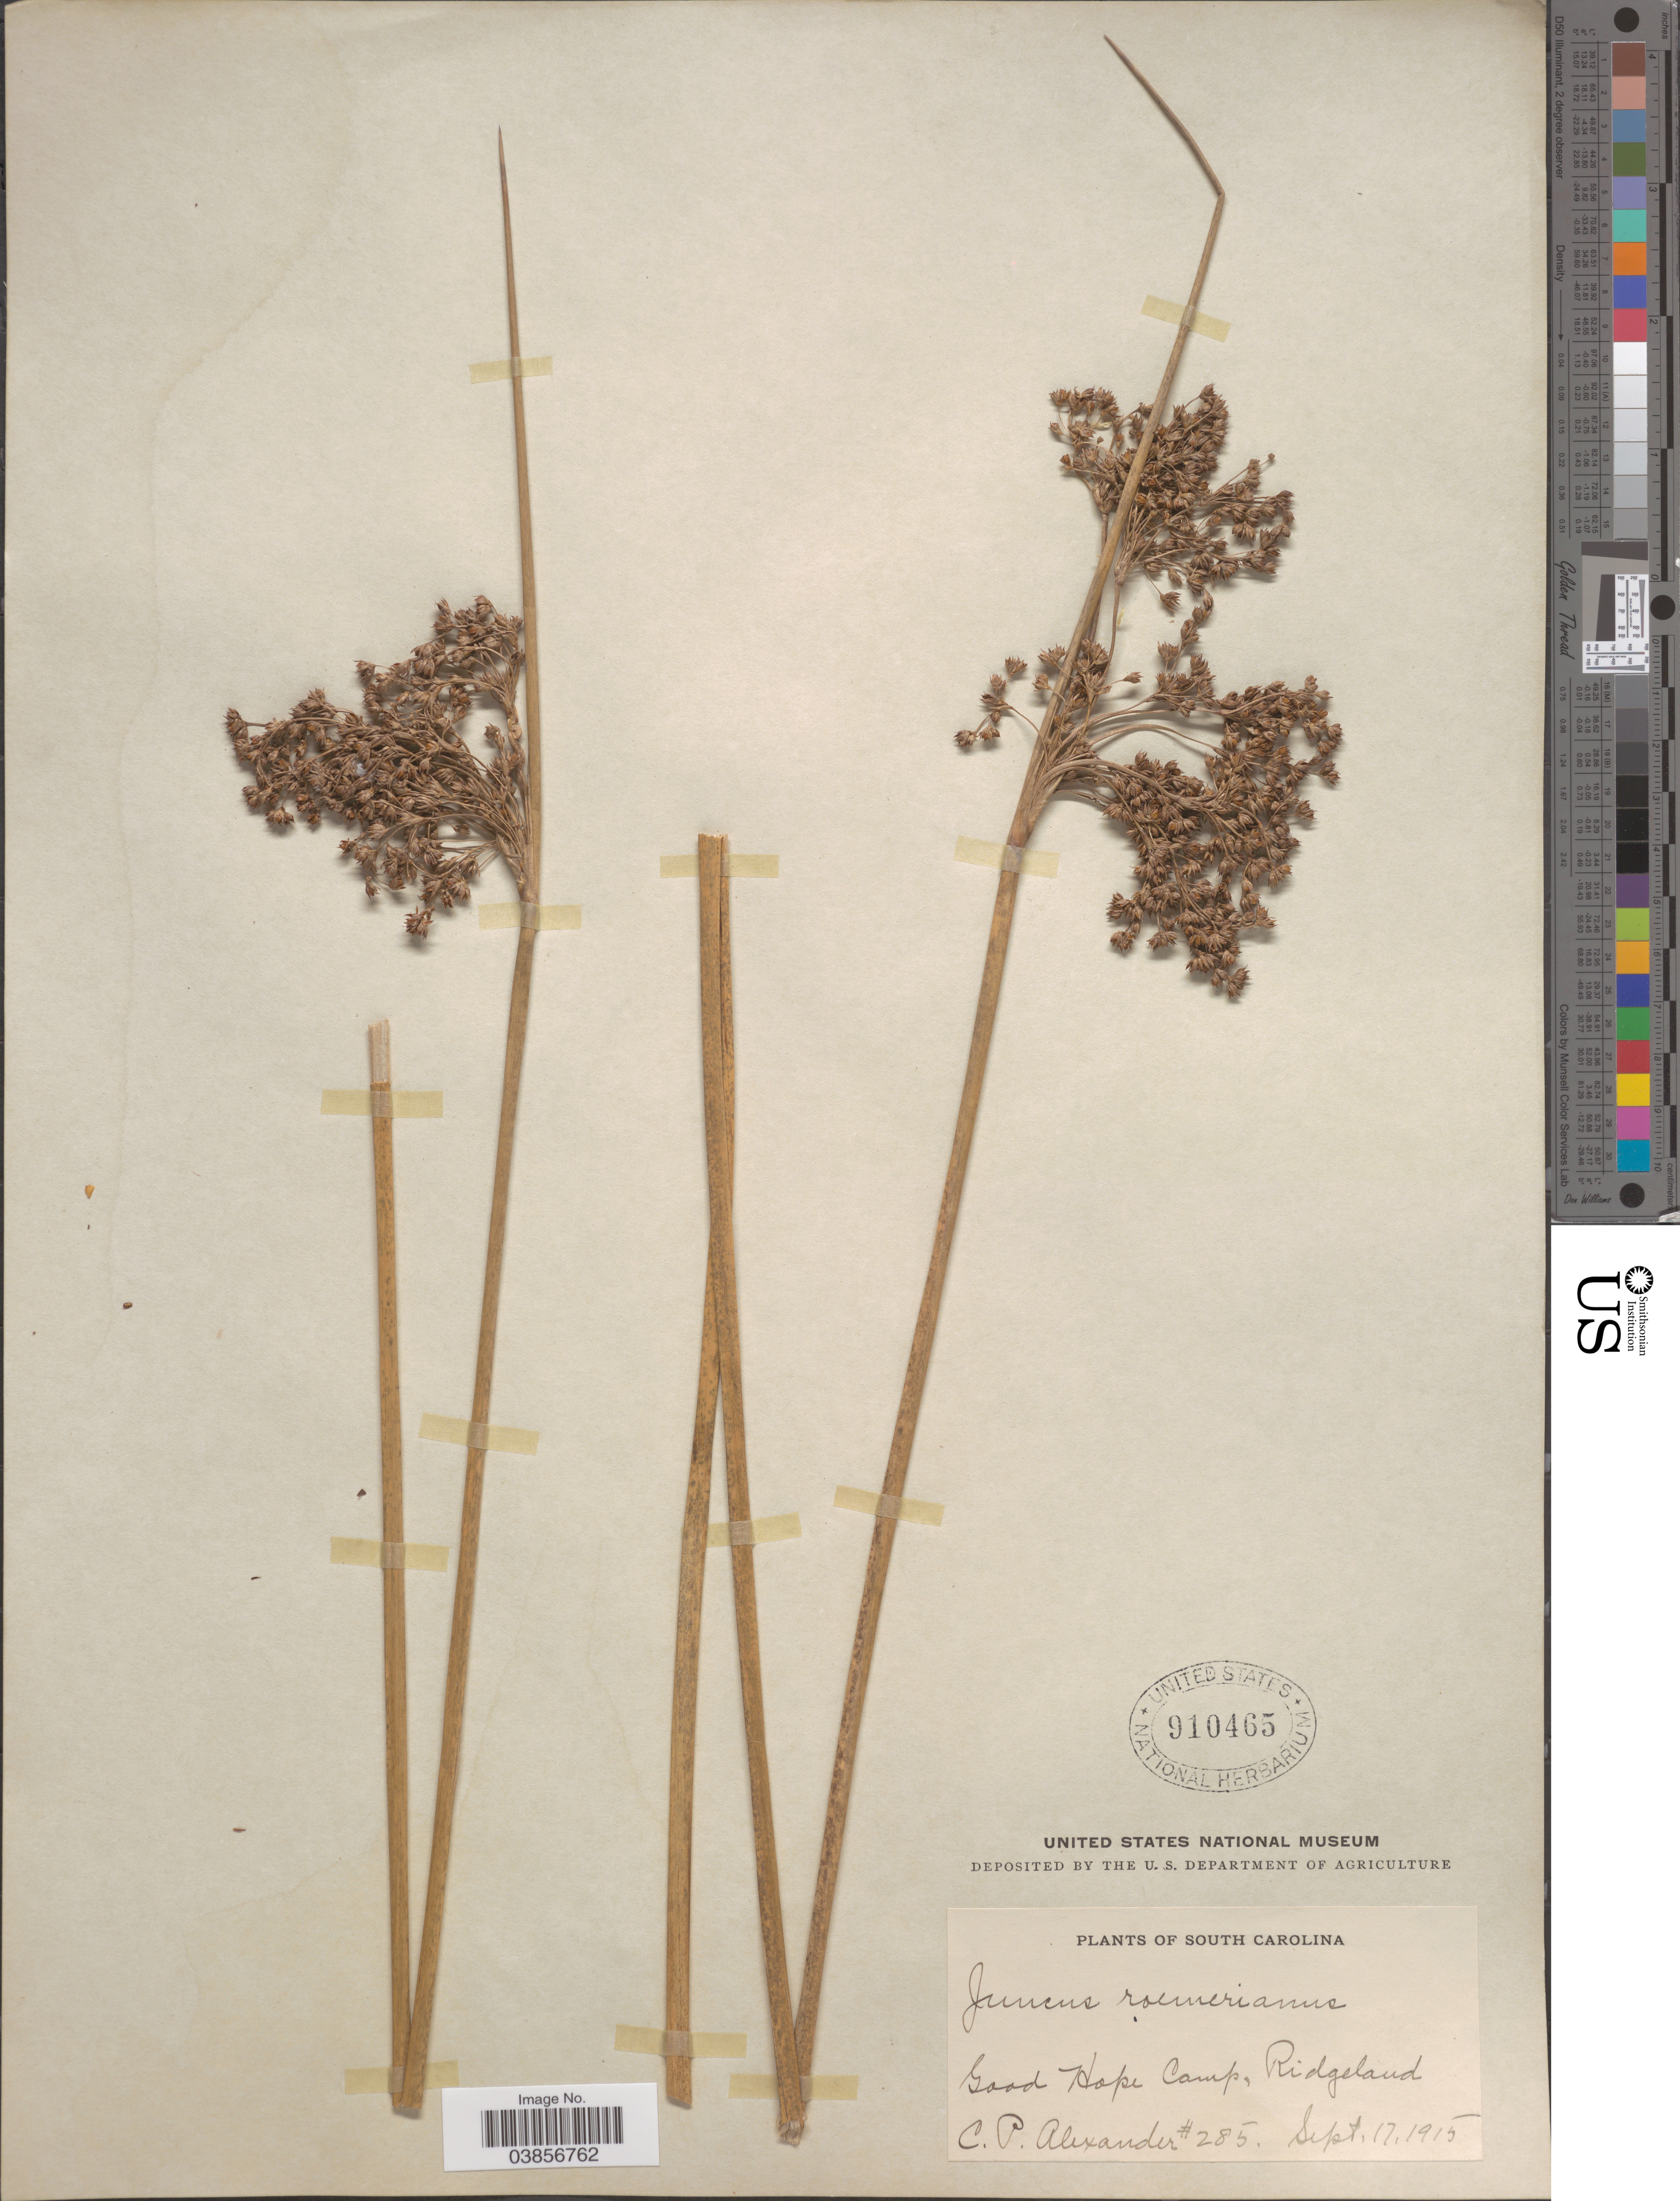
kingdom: Plantae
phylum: Tracheophyta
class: Liliopsida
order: Poales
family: Juncaceae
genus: Juncus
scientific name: Juncus roemerianus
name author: Scheele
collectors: C. P. Alexander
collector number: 285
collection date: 1915-09-17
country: United States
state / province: South Carolina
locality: Good Hope Camp, Ridgeland.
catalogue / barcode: US 910465